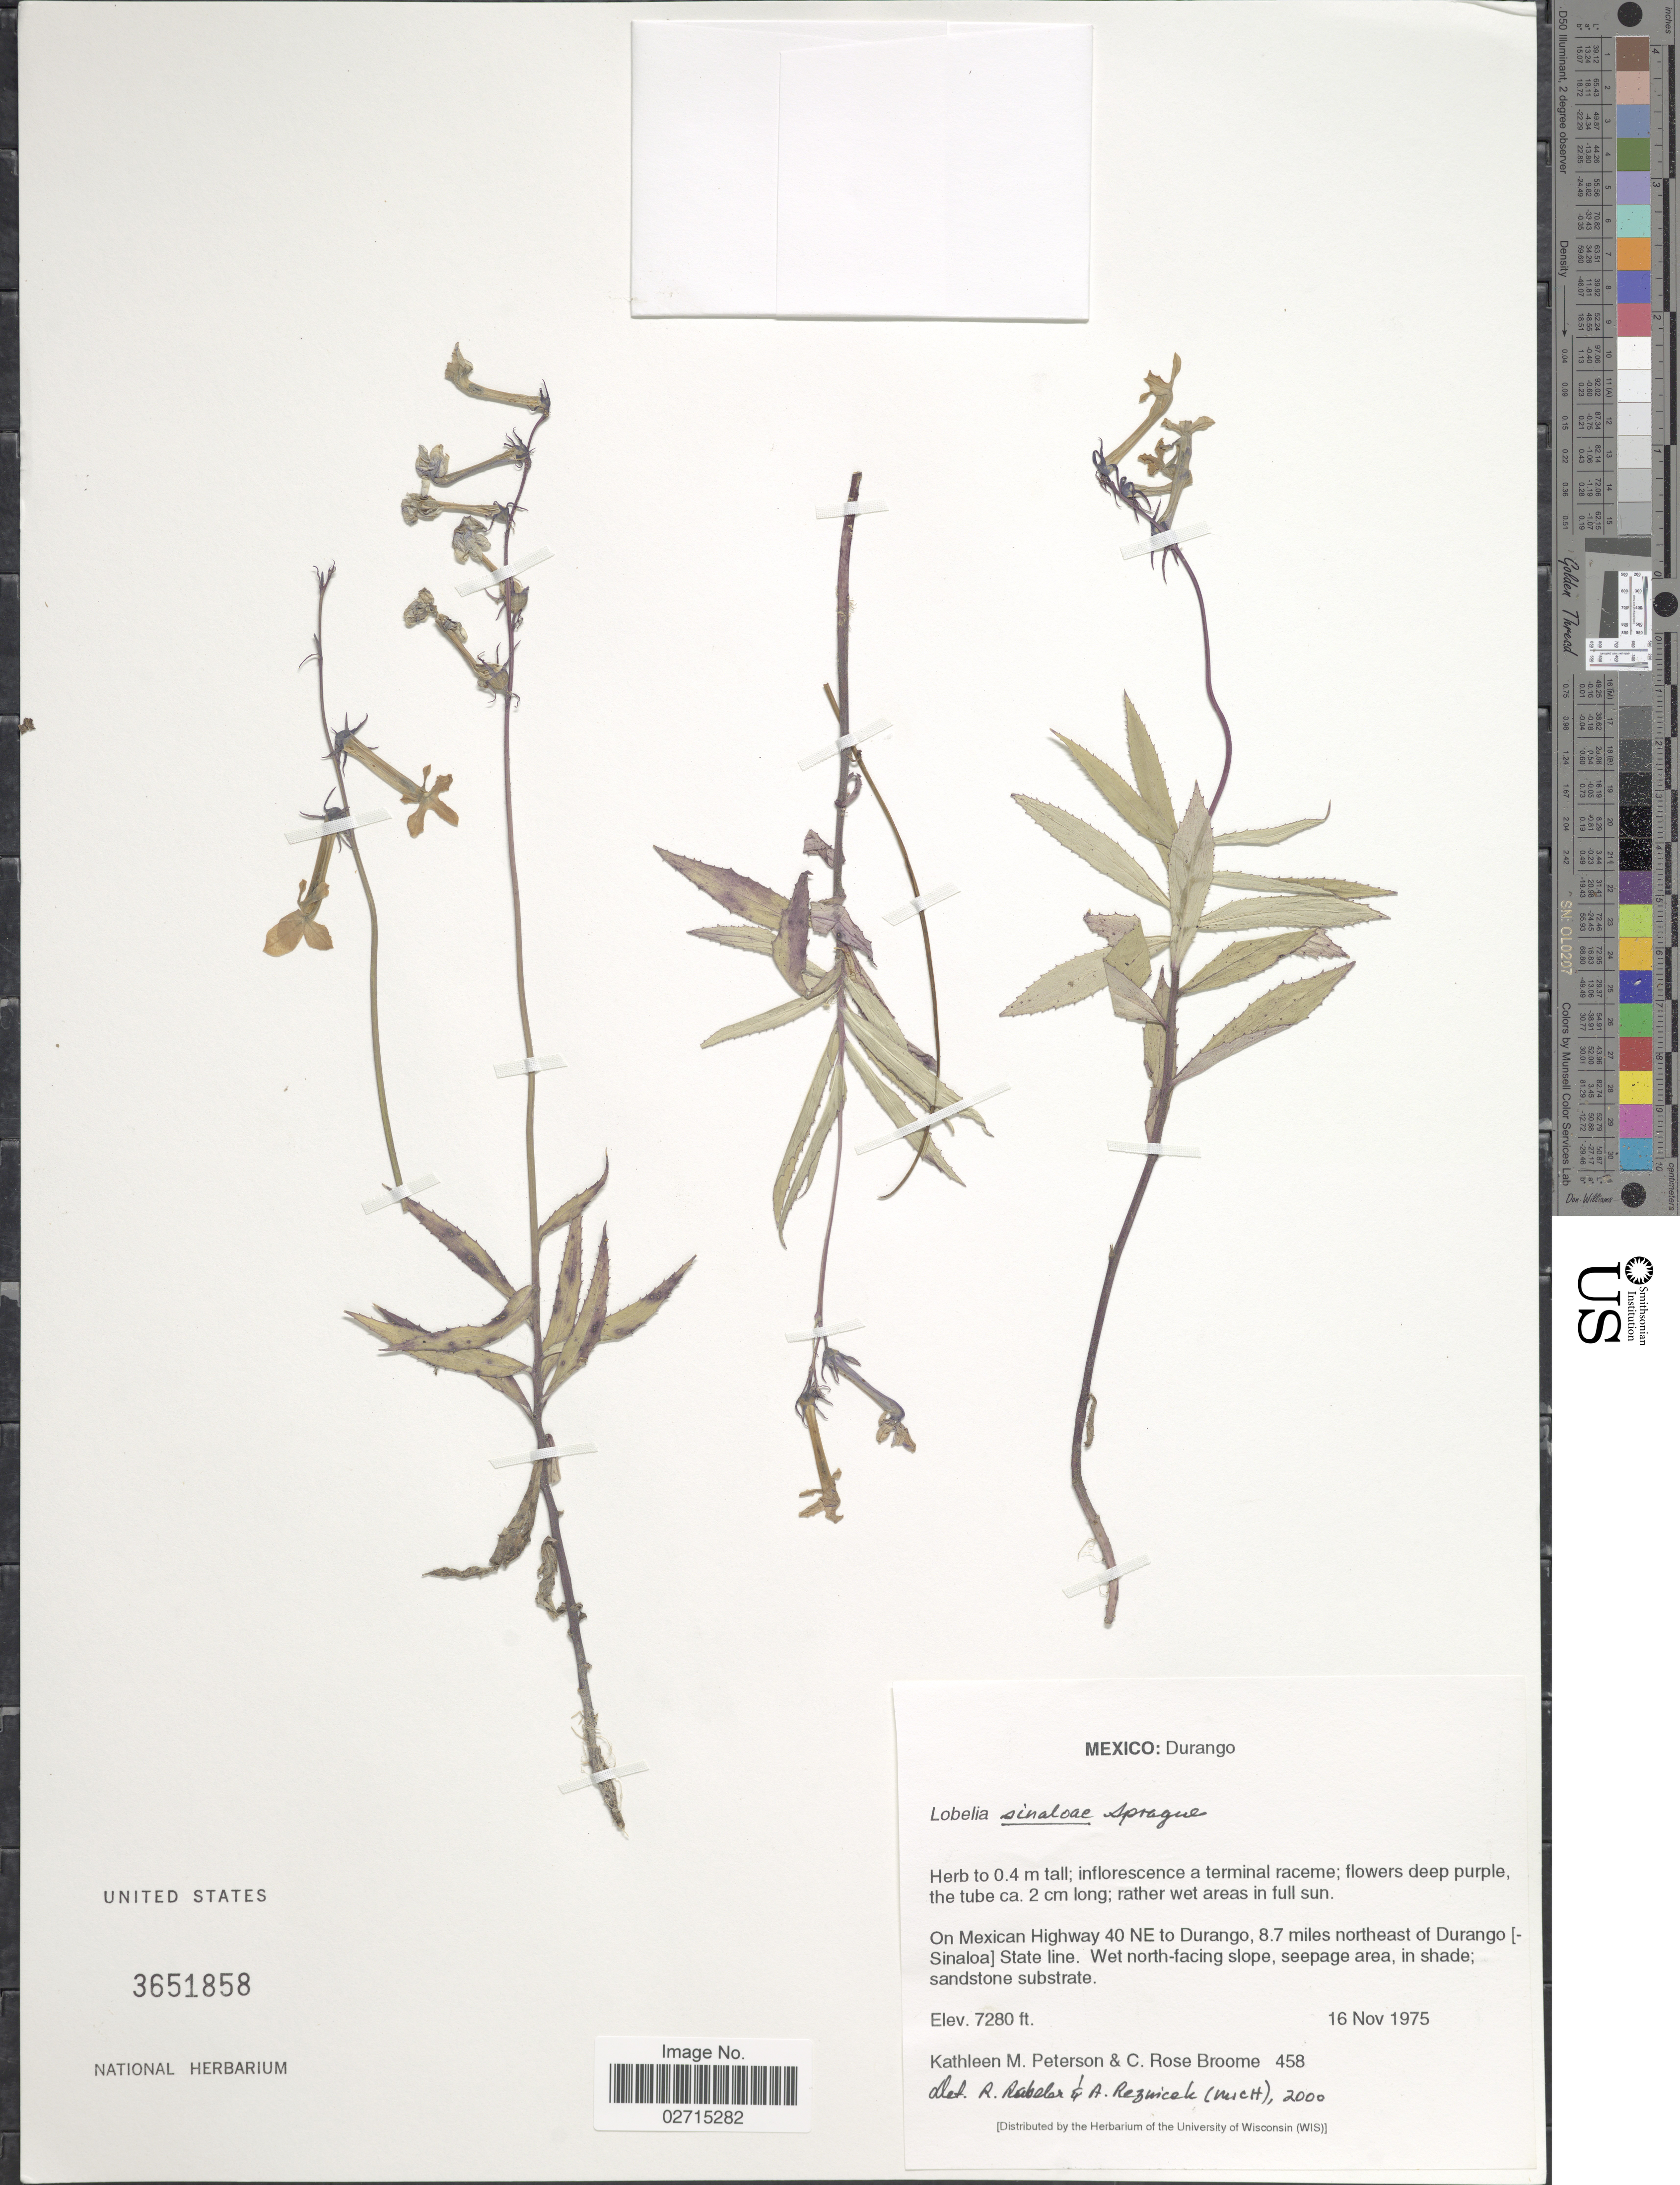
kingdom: Plantae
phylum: Tracheophyta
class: Magnoliopsida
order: Asterales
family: Campanulaceae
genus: Lobelia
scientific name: Lobelia sinaloae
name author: Sprague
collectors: K. Peterson & C. R. Broome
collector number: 458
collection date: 1975-11-16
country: Mexico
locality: On Mexican Highway 40 NE to Durango, 8.7 miles northeast of Durango [Sinaloa] State line. Wet north-facing slope, seepage area in shade; sandstone substrate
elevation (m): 2219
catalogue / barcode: US 3651858